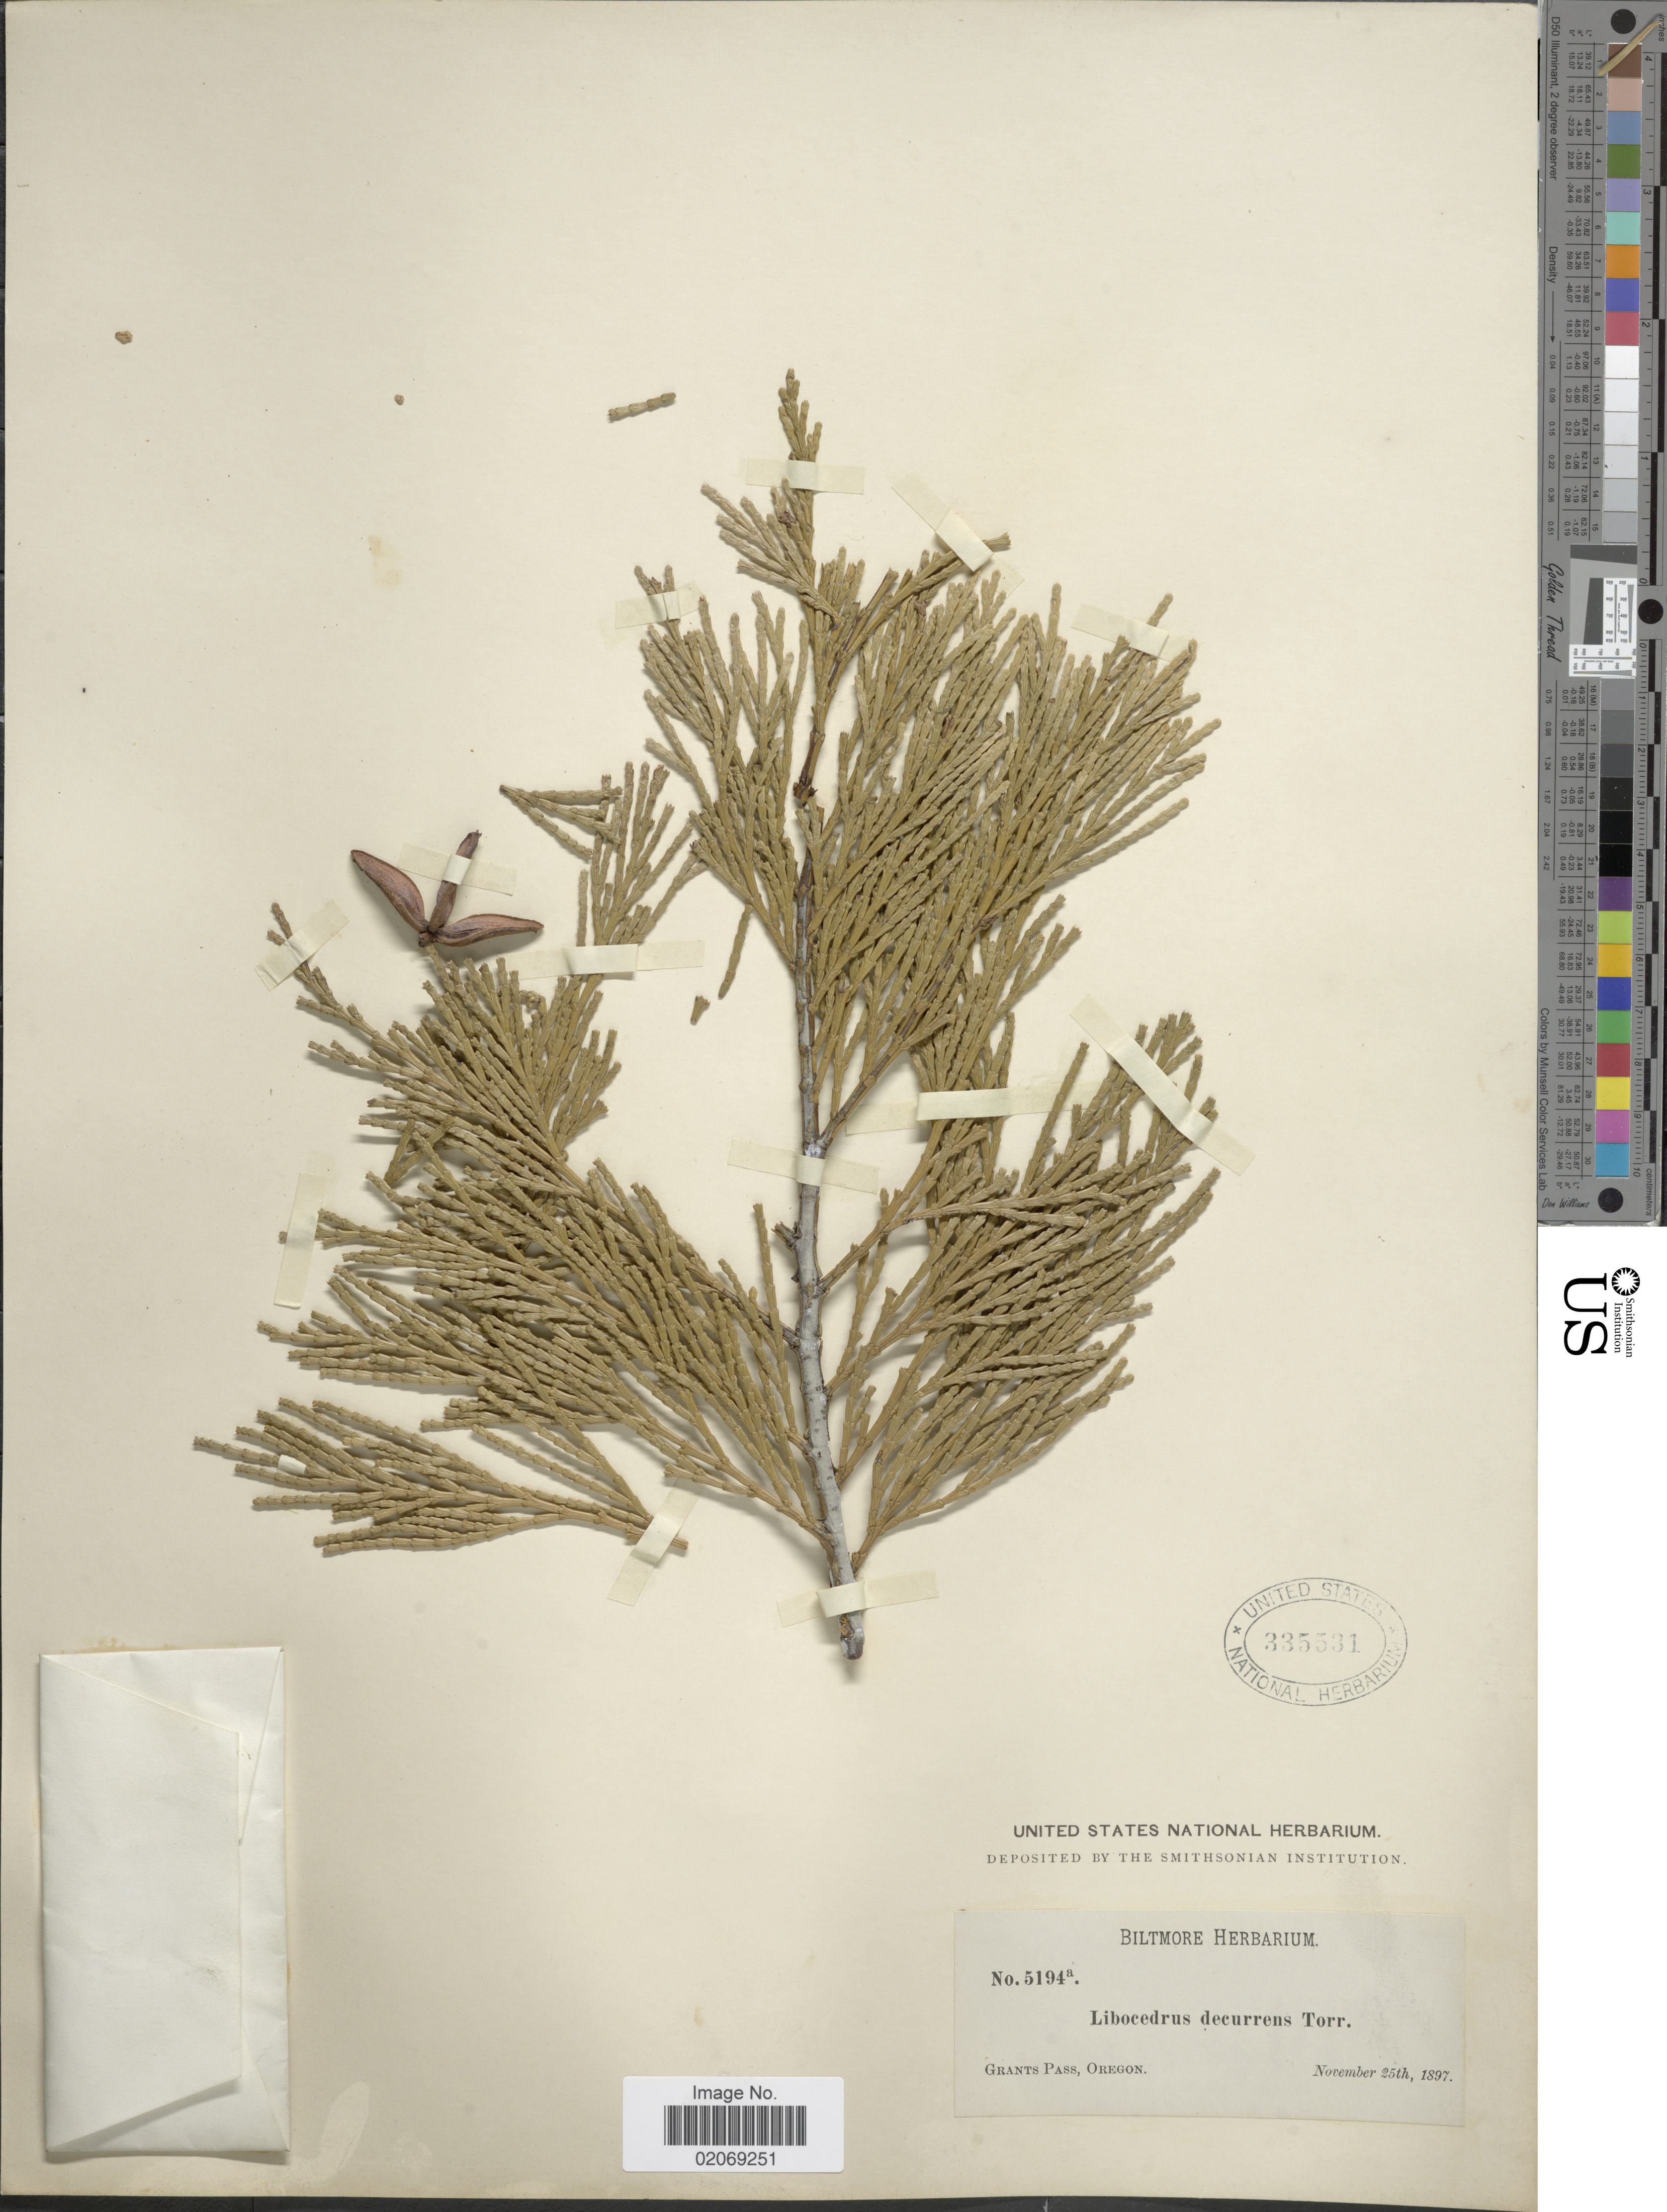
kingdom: Plantae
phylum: Tracheophyta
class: Pinopsida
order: Pinales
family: Cupressaceae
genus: Libocedrus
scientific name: Libocedrus decurrens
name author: Torr.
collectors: ex herb. Biltmore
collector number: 5194A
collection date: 1897-11-25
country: United States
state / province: Oregon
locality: Grants Pass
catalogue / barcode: US 335531